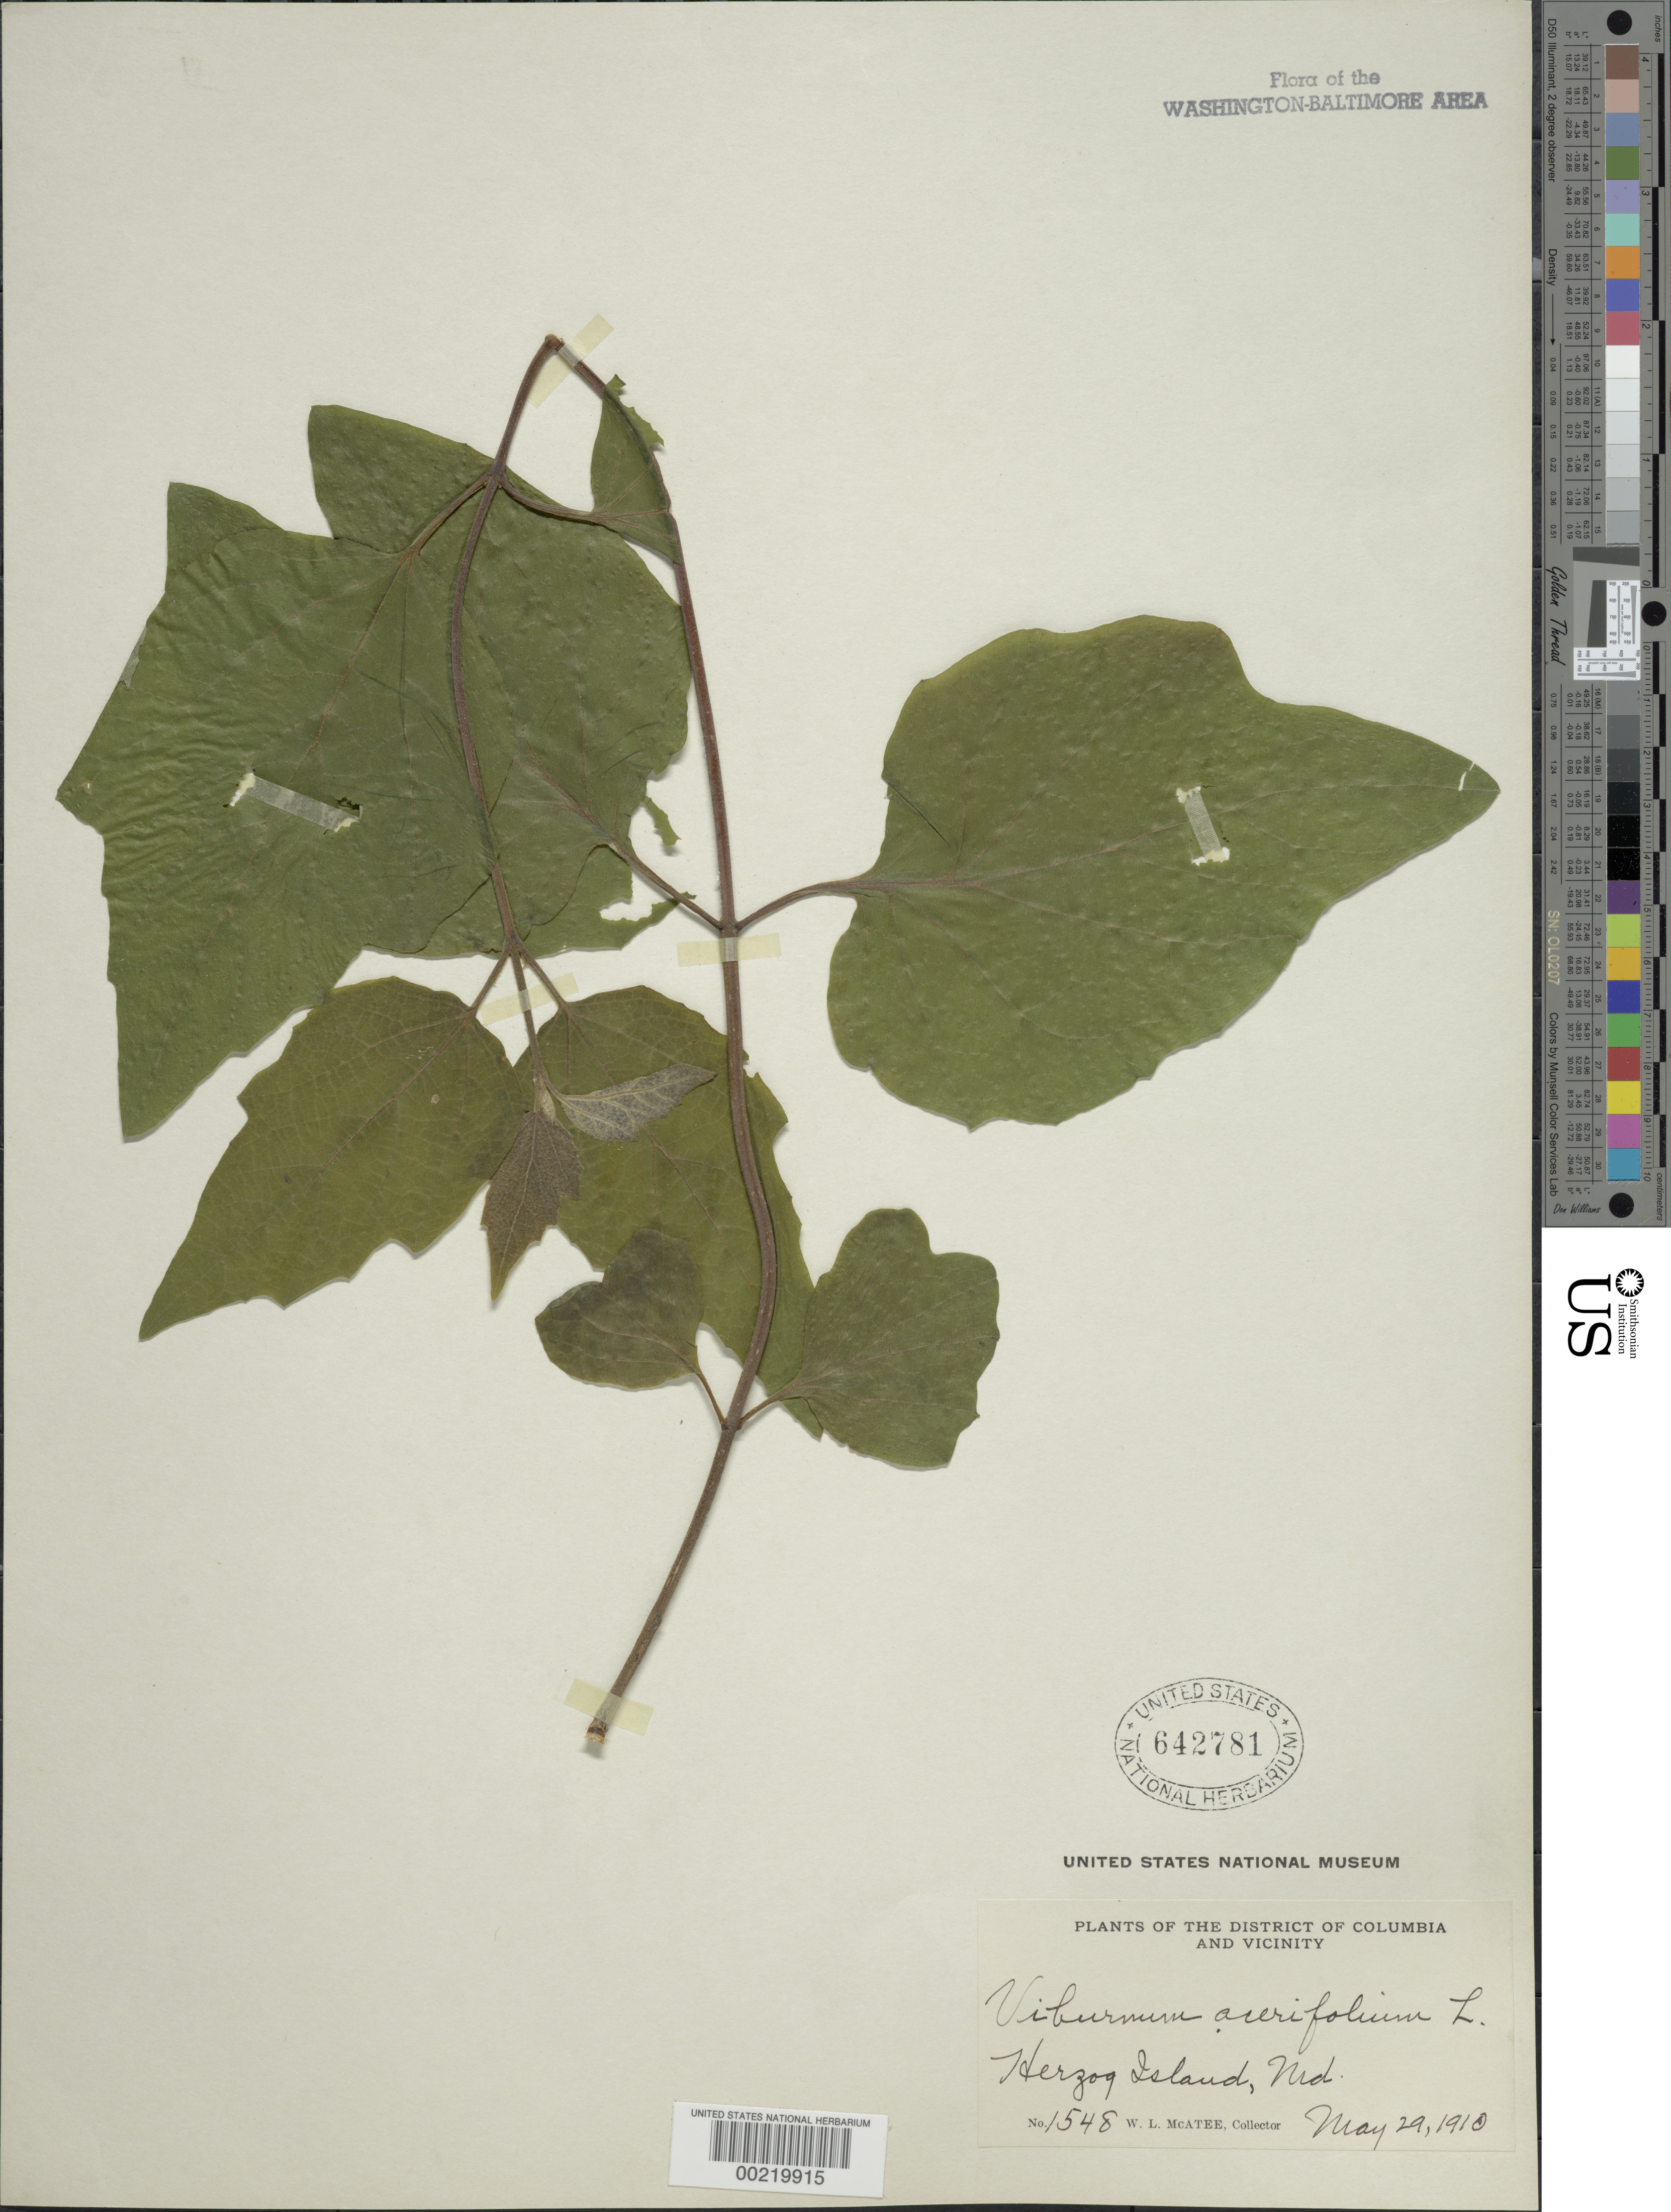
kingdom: Plantae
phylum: Tracheophyta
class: Magnoliopsida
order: Dipsacales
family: Viburnaceae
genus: Viburnum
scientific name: Viburnum acerifolium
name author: L.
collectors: W. McAtee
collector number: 1548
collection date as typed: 29 May 1910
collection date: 1910-05-29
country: United States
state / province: Maryland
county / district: Montgomery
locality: Herzog Island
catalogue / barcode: US 642781